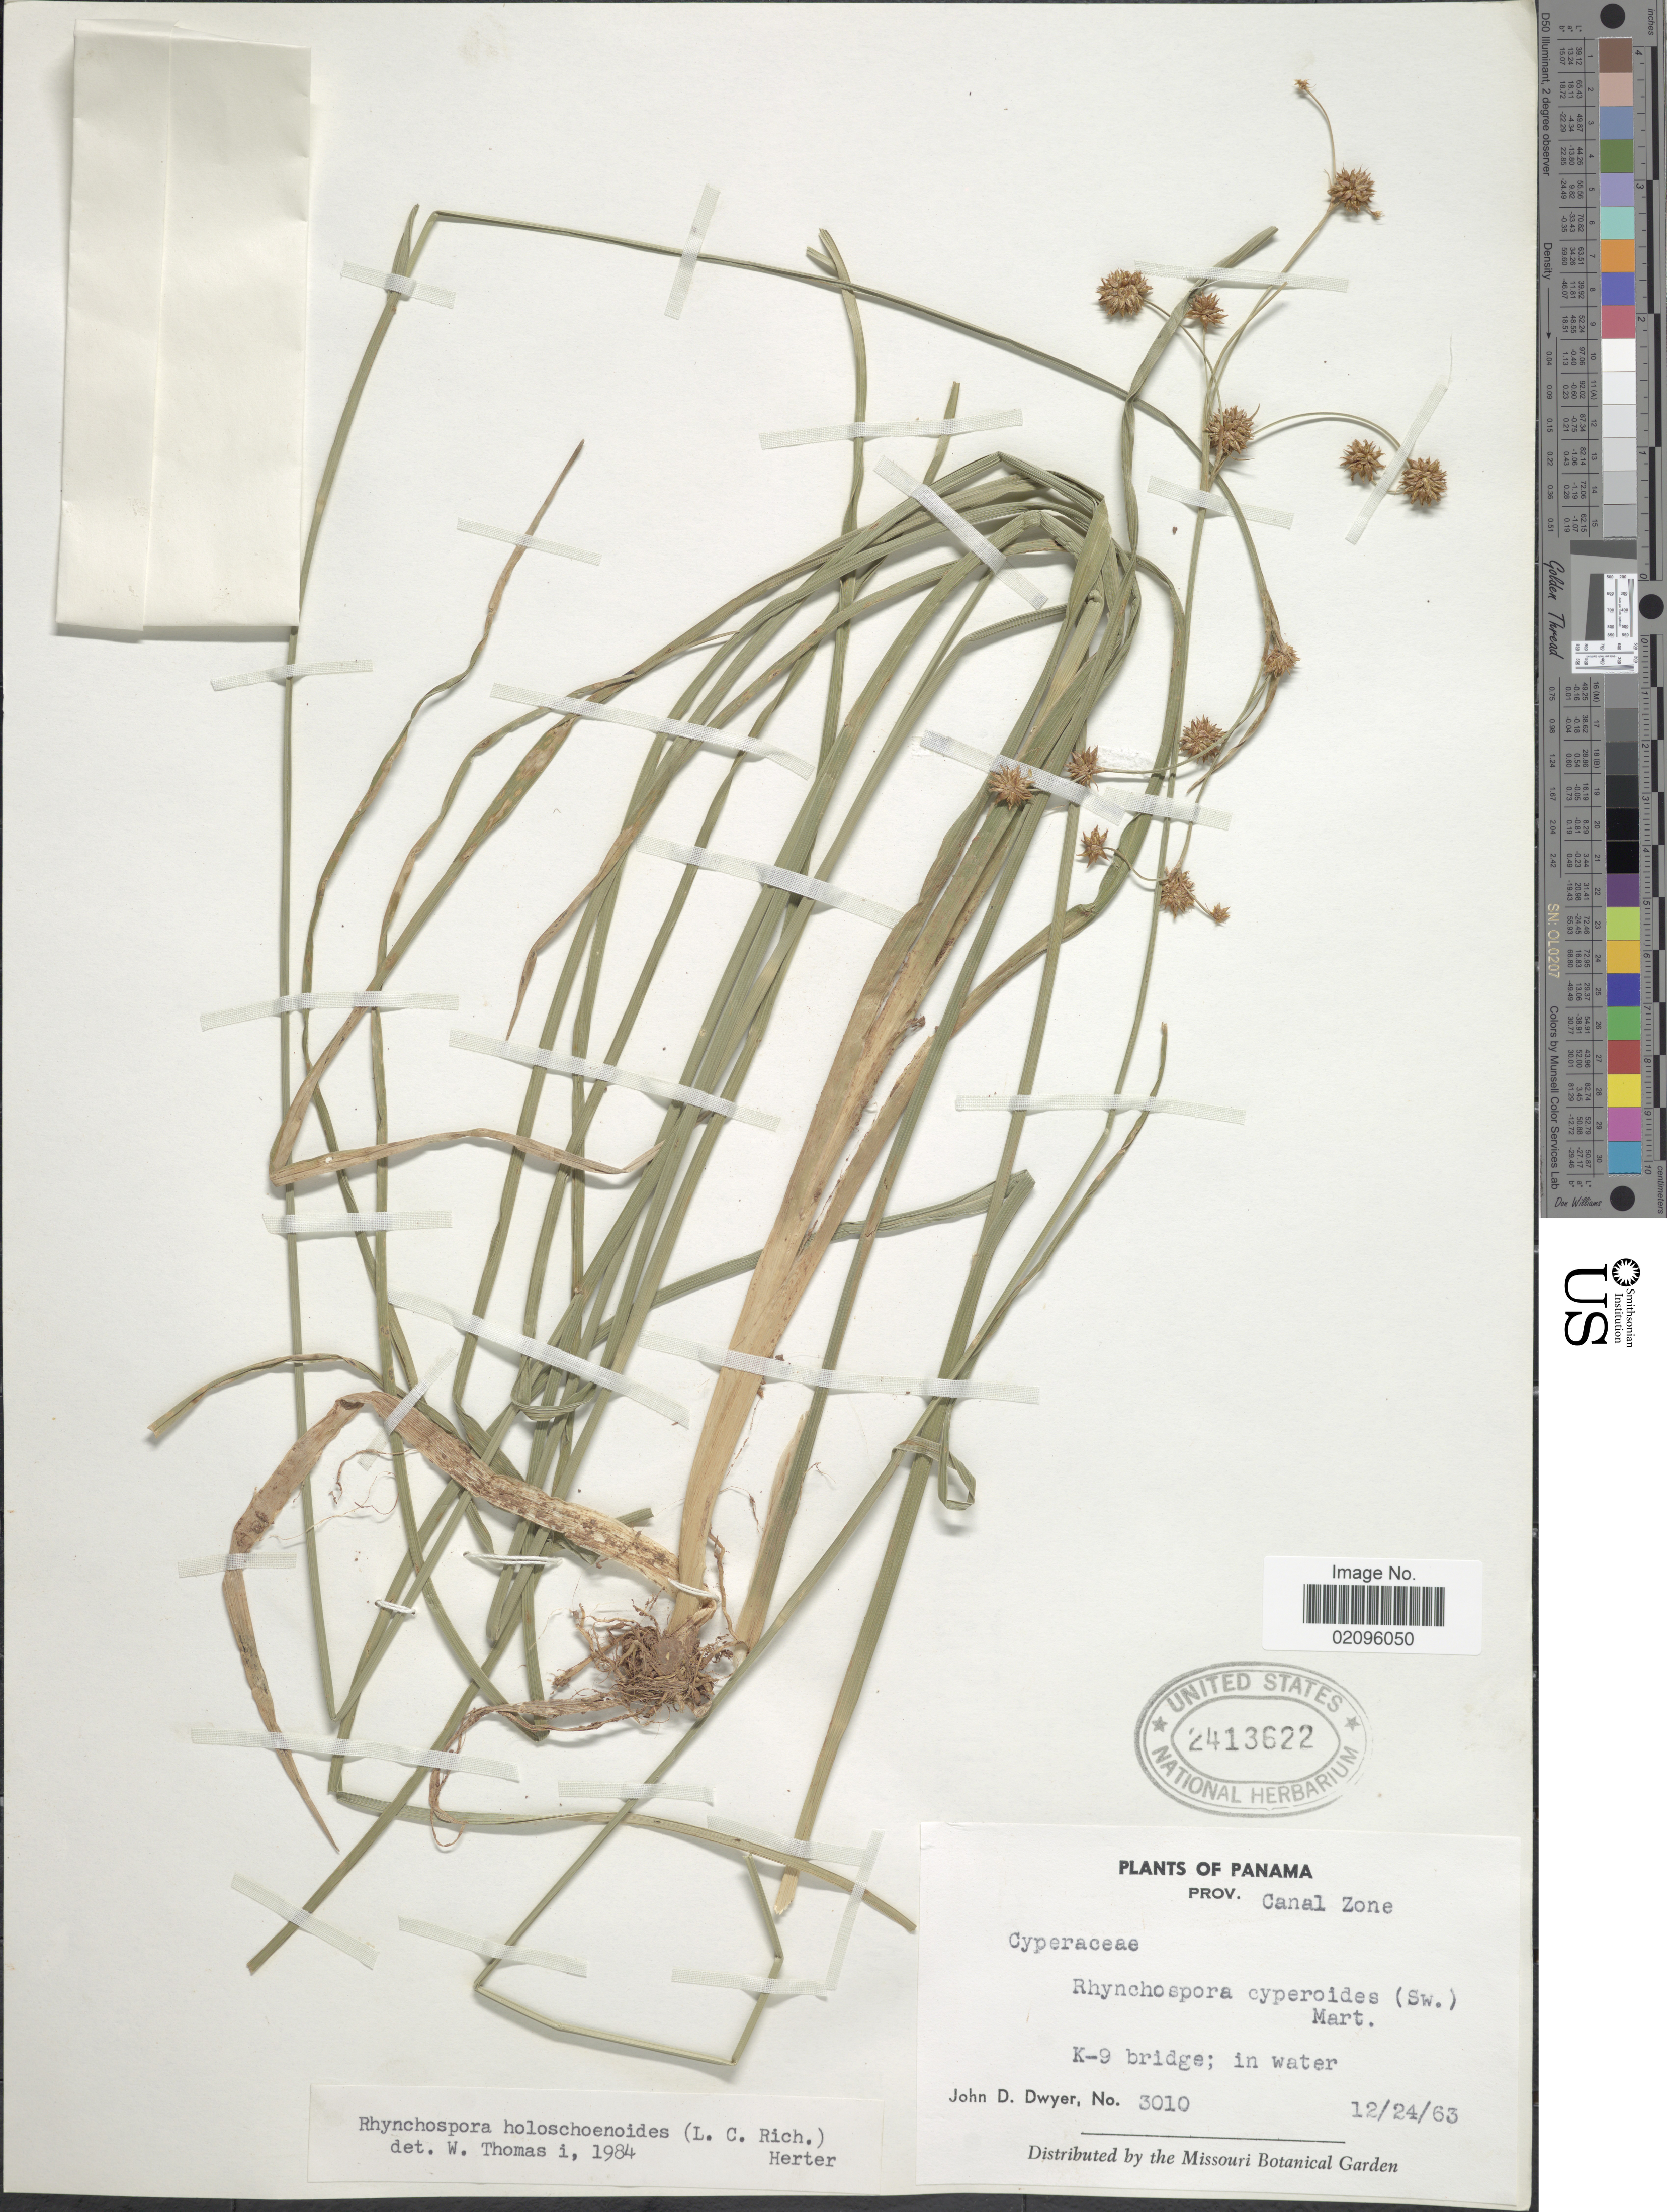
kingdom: Plantae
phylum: Tracheophyta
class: Liliopsida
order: Poales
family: Cyperaceae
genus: Rhynchospora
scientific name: Rhynchospora holoschoenoides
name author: (Rich.) Herter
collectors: J. D. Dwyer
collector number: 3010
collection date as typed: Transcribed d/m/y: 24/12/63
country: Panama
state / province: Colón / Panamá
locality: Prov. Canal Zone, K-9 bridge; in water.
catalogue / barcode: US 2413622